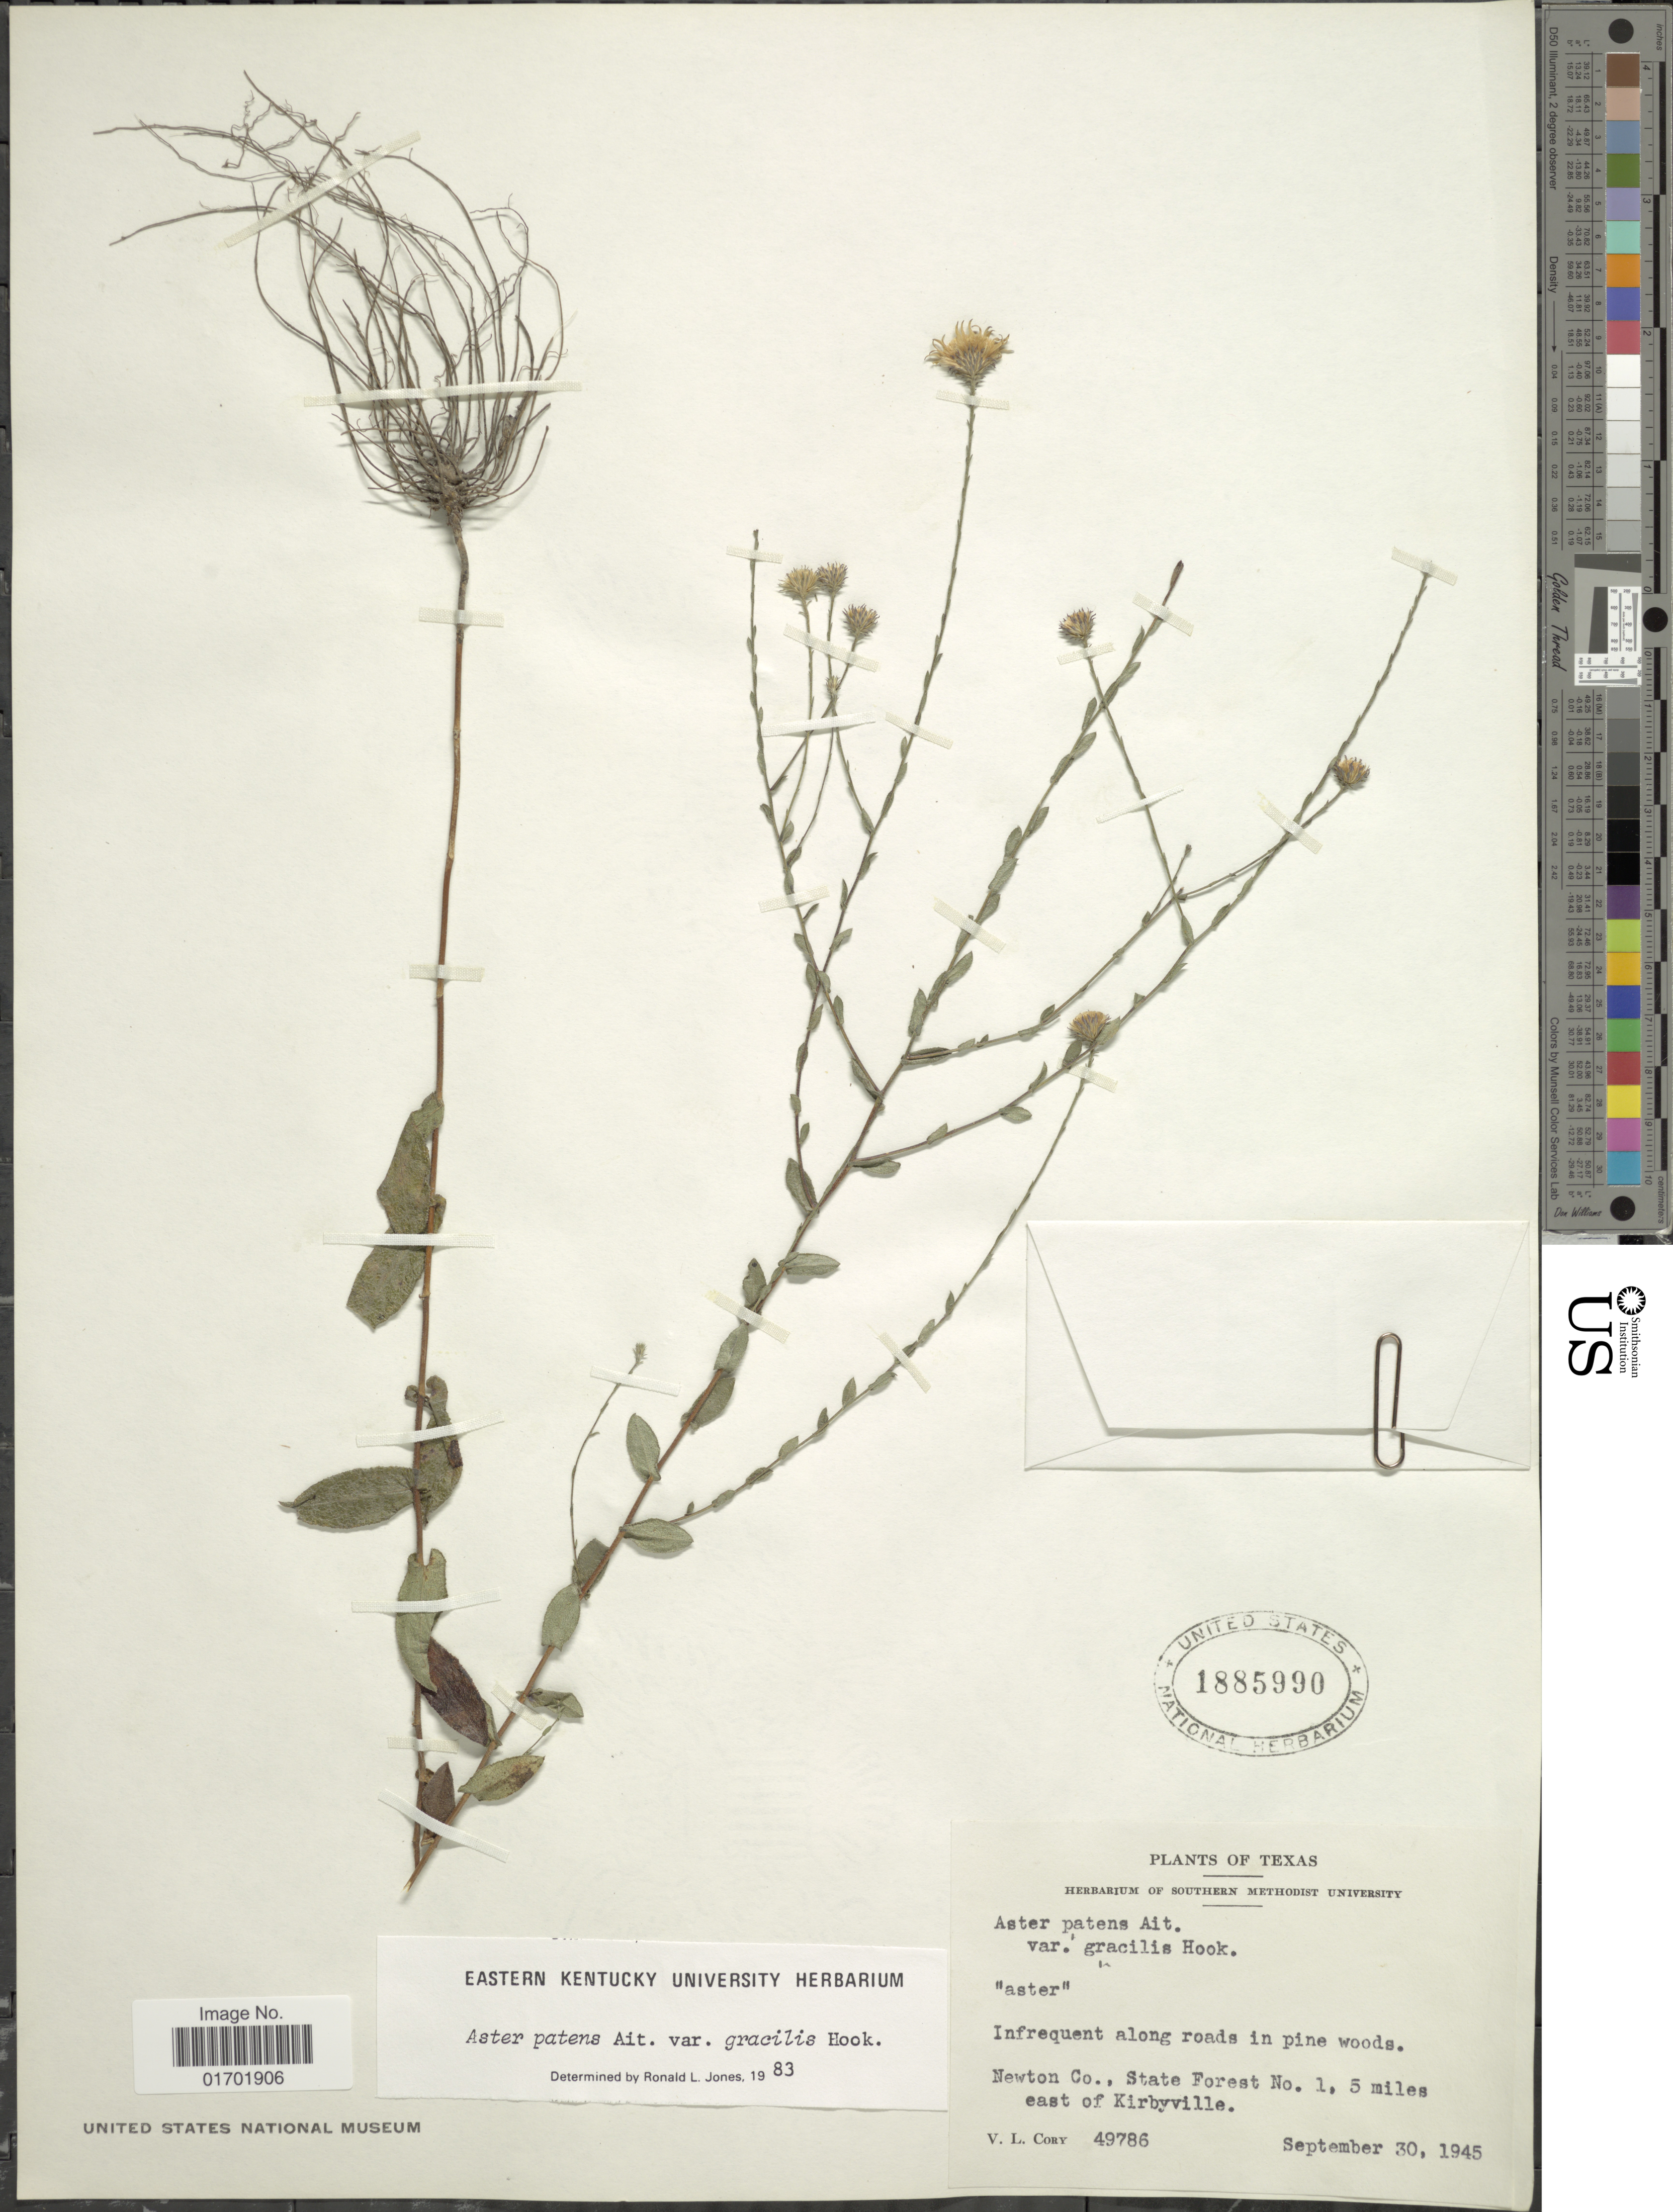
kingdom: Plantae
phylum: Tracheophyta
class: Magnoliopsida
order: Asterales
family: Asteraceae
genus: Symphyotrichum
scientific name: Symphyotrichum patens var. gracile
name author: (Hook.) G.L. Nesom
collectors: V. Cory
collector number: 49786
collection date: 1945-09-30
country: United States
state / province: Texas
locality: Newton Co., State Forest No. 1.5 miles east of Kirkbyville.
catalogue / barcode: US 1885990